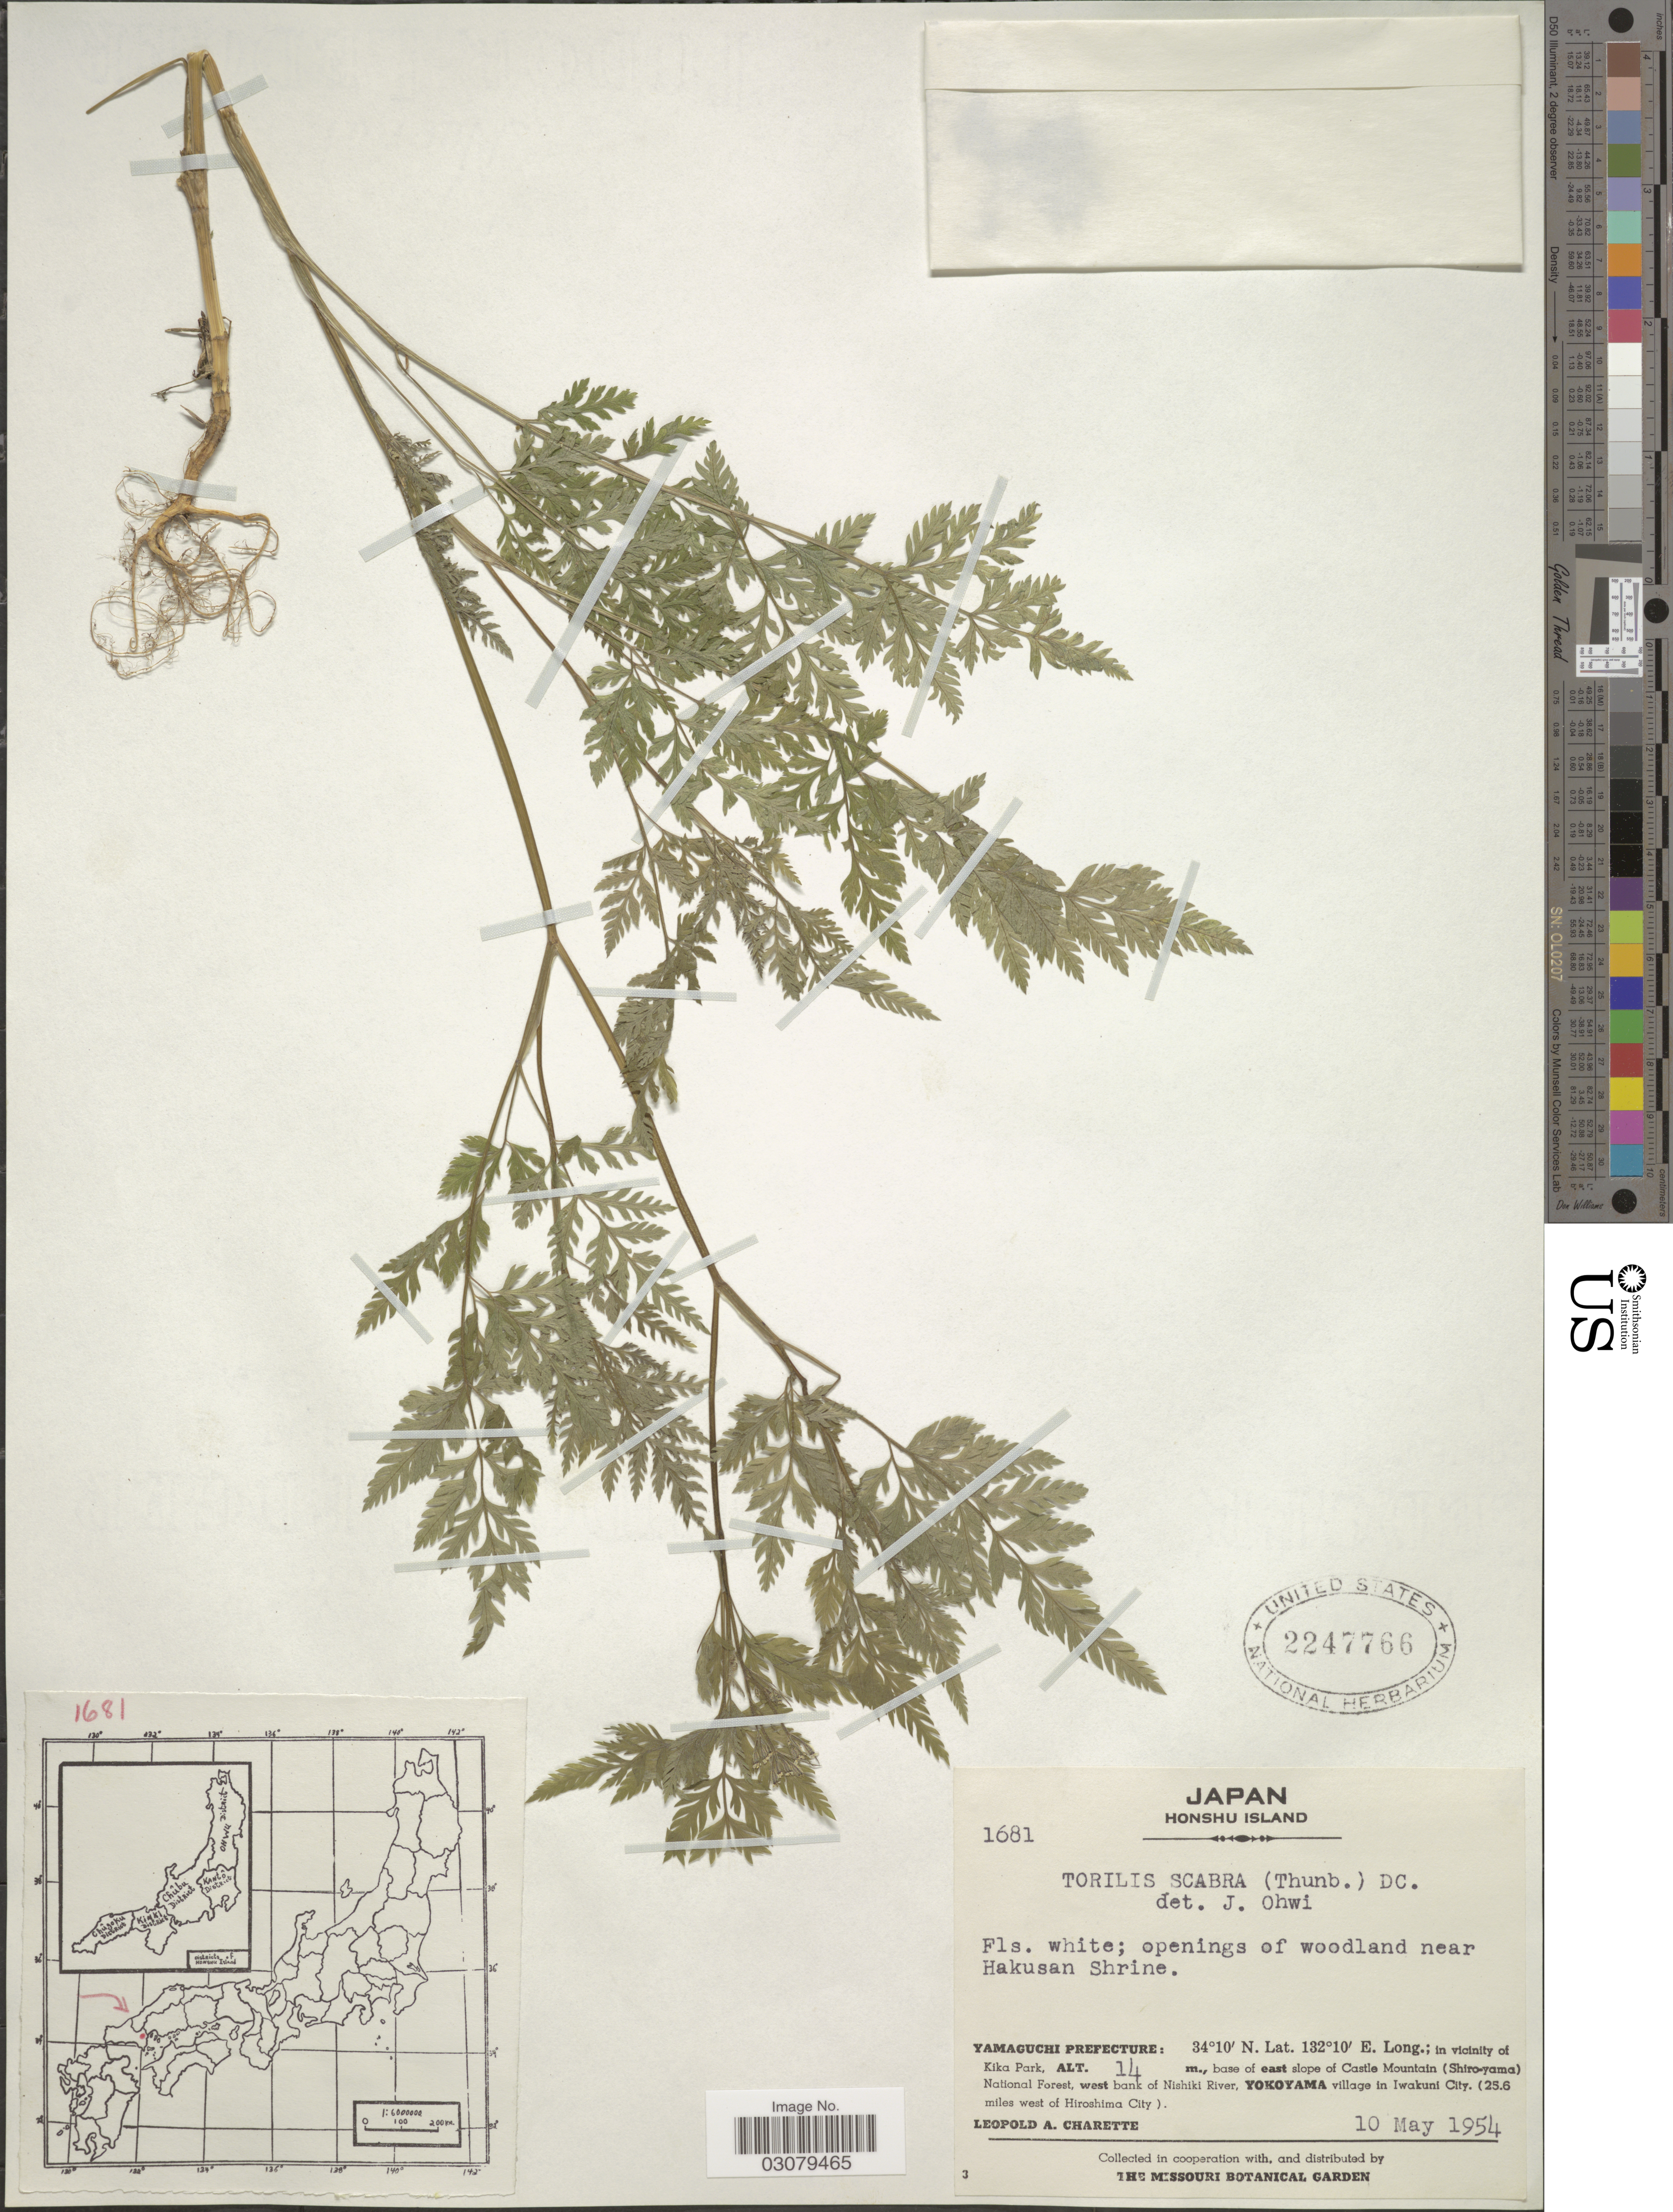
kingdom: Plantae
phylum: Tracheophyta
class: Magnoliopsida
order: Apiales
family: Apiaceae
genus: Torilis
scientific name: Torilis scabra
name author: (Thunb.) DC.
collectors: L. A. Charette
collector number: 1681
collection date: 1954-05-10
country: Japan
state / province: Yamaguti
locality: Honshu Island. Yamaguchi Prefecture: In vicinity of Kika Park, base of east slope of Castle Mountain (Shiro-yama) National Forest, west bank of Nishiki River, Yokoyama village in Iwakuni City. (25.6 miles west of Hiroshima City). Near Hakusan Shrine.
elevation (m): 14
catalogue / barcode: US 2247766